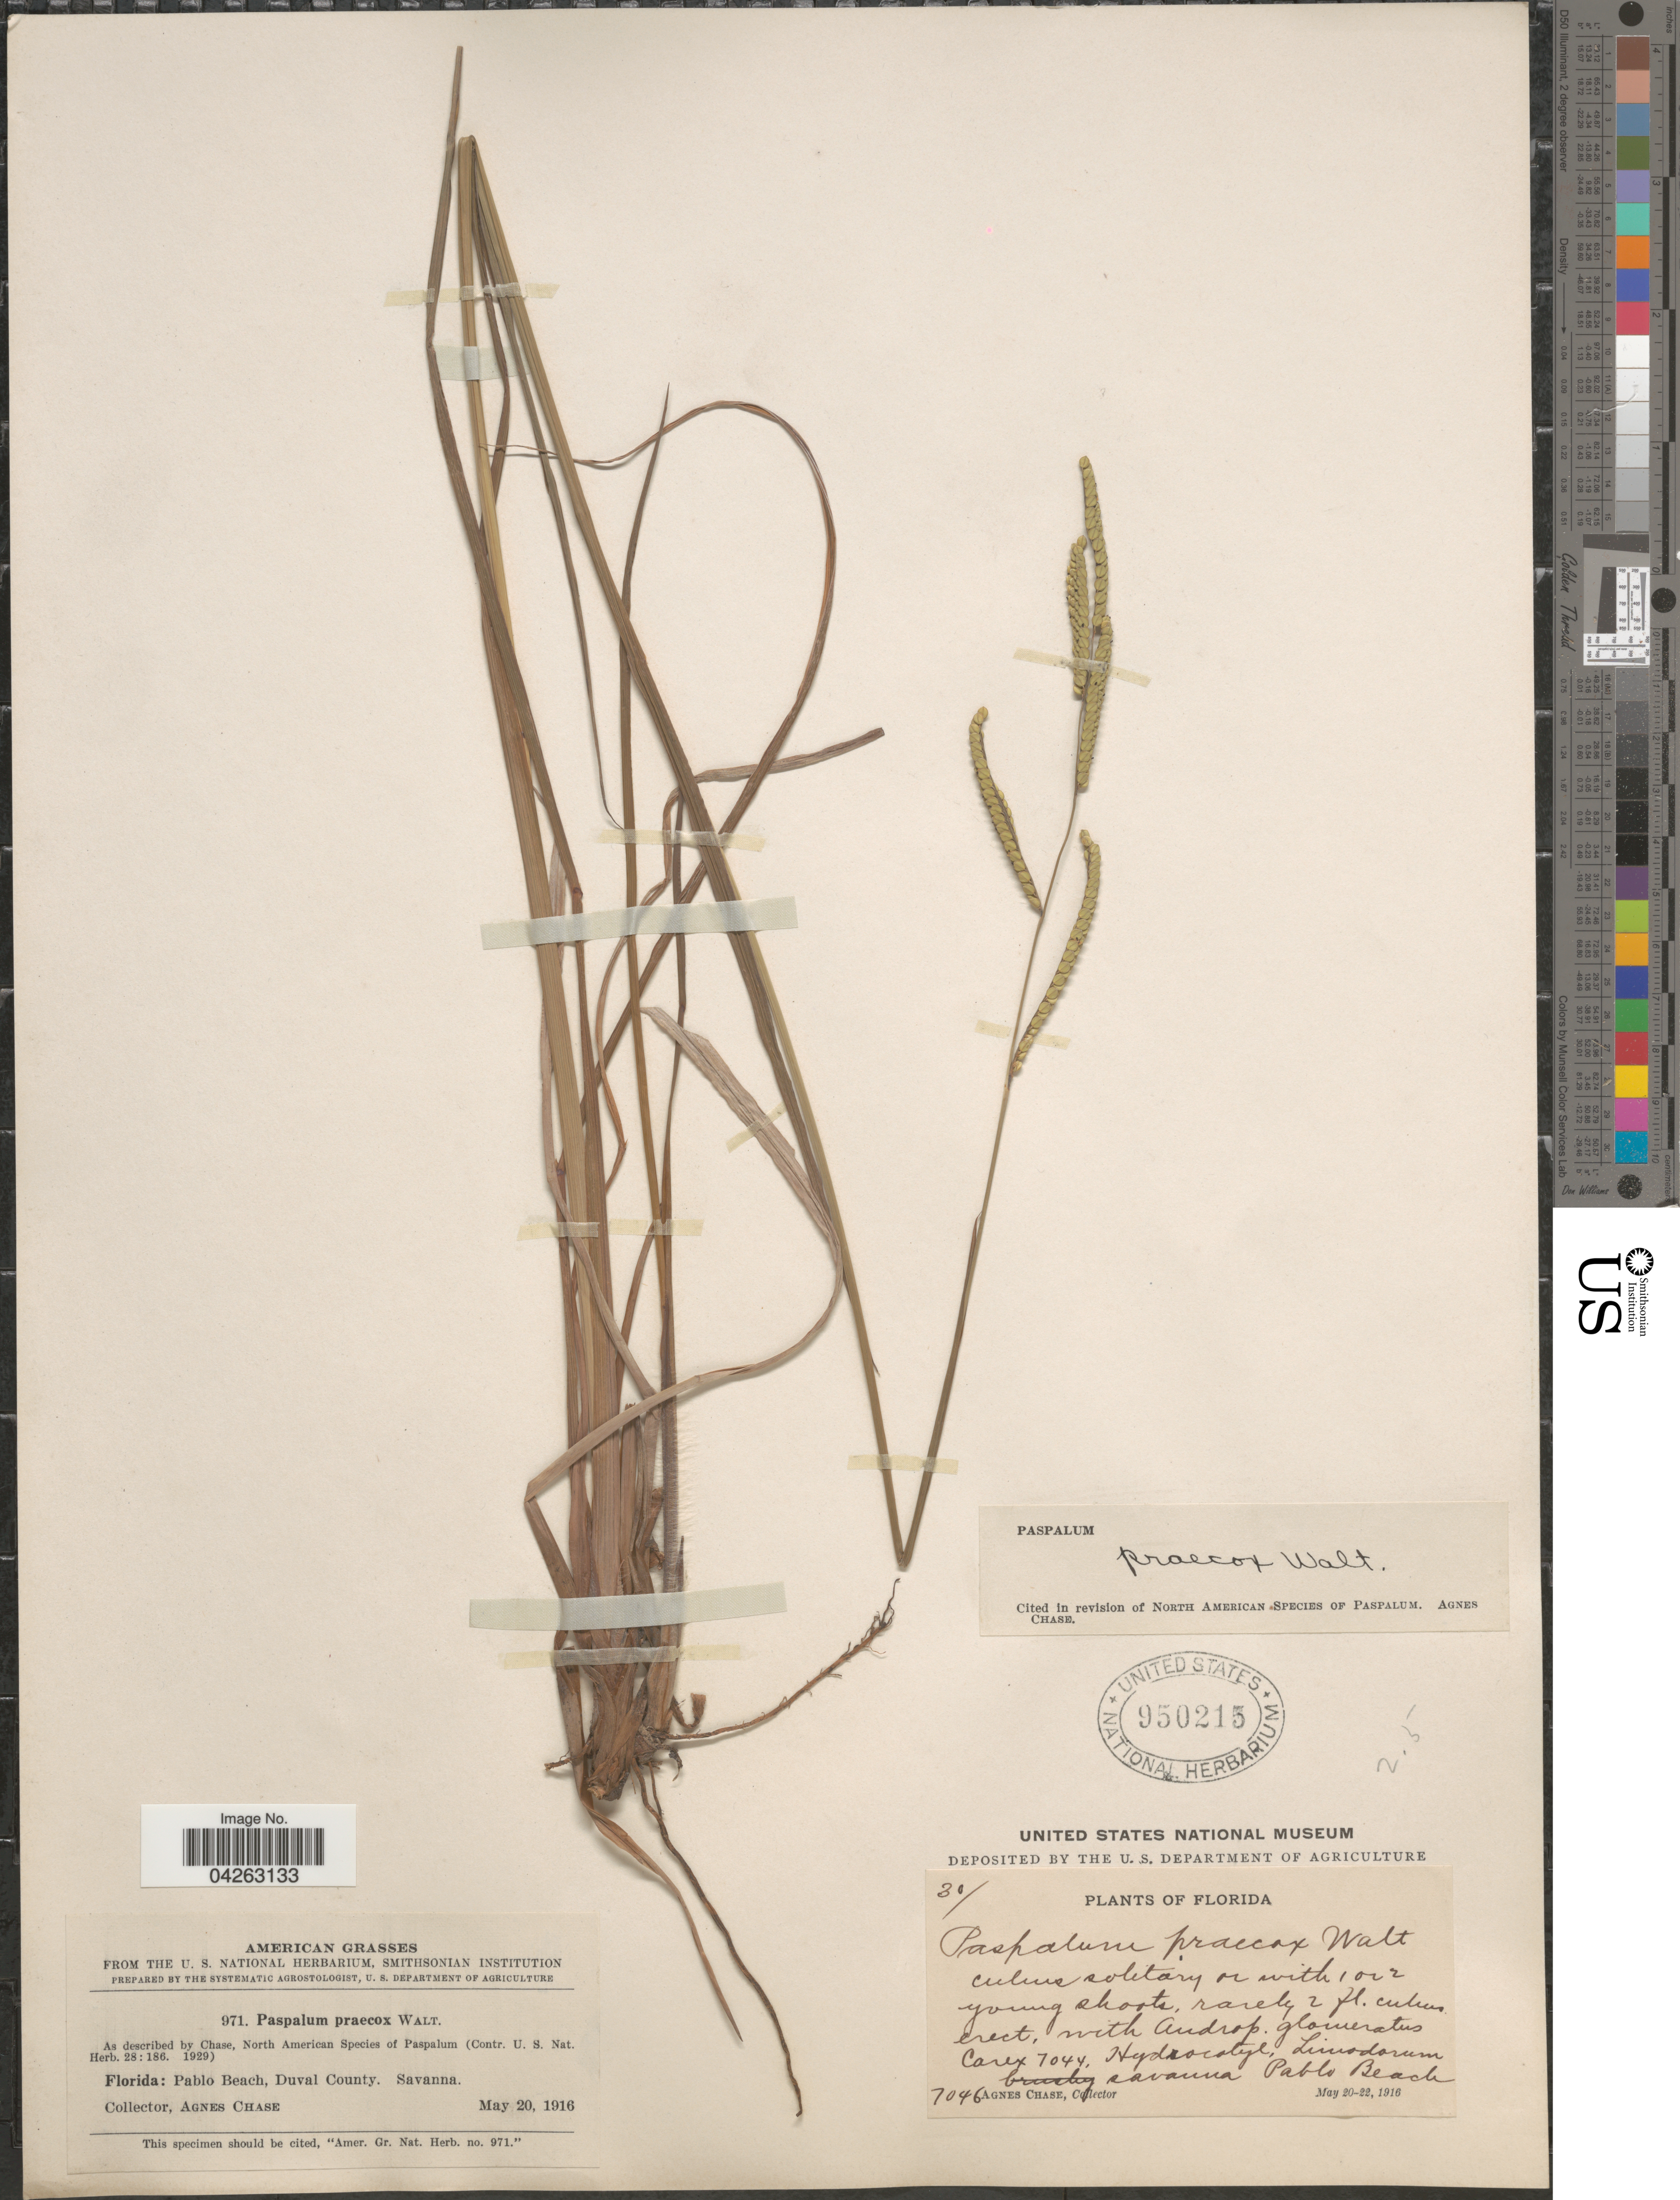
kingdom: Plantae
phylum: Tracheophyta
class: Liliopsida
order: Poales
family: Poaceae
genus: Paspalum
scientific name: Paspalum praecox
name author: Walter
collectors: A. Chase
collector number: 7046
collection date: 1916-05-20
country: United States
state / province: Florida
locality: Pablo Beach, Duval County.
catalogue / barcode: US 950215